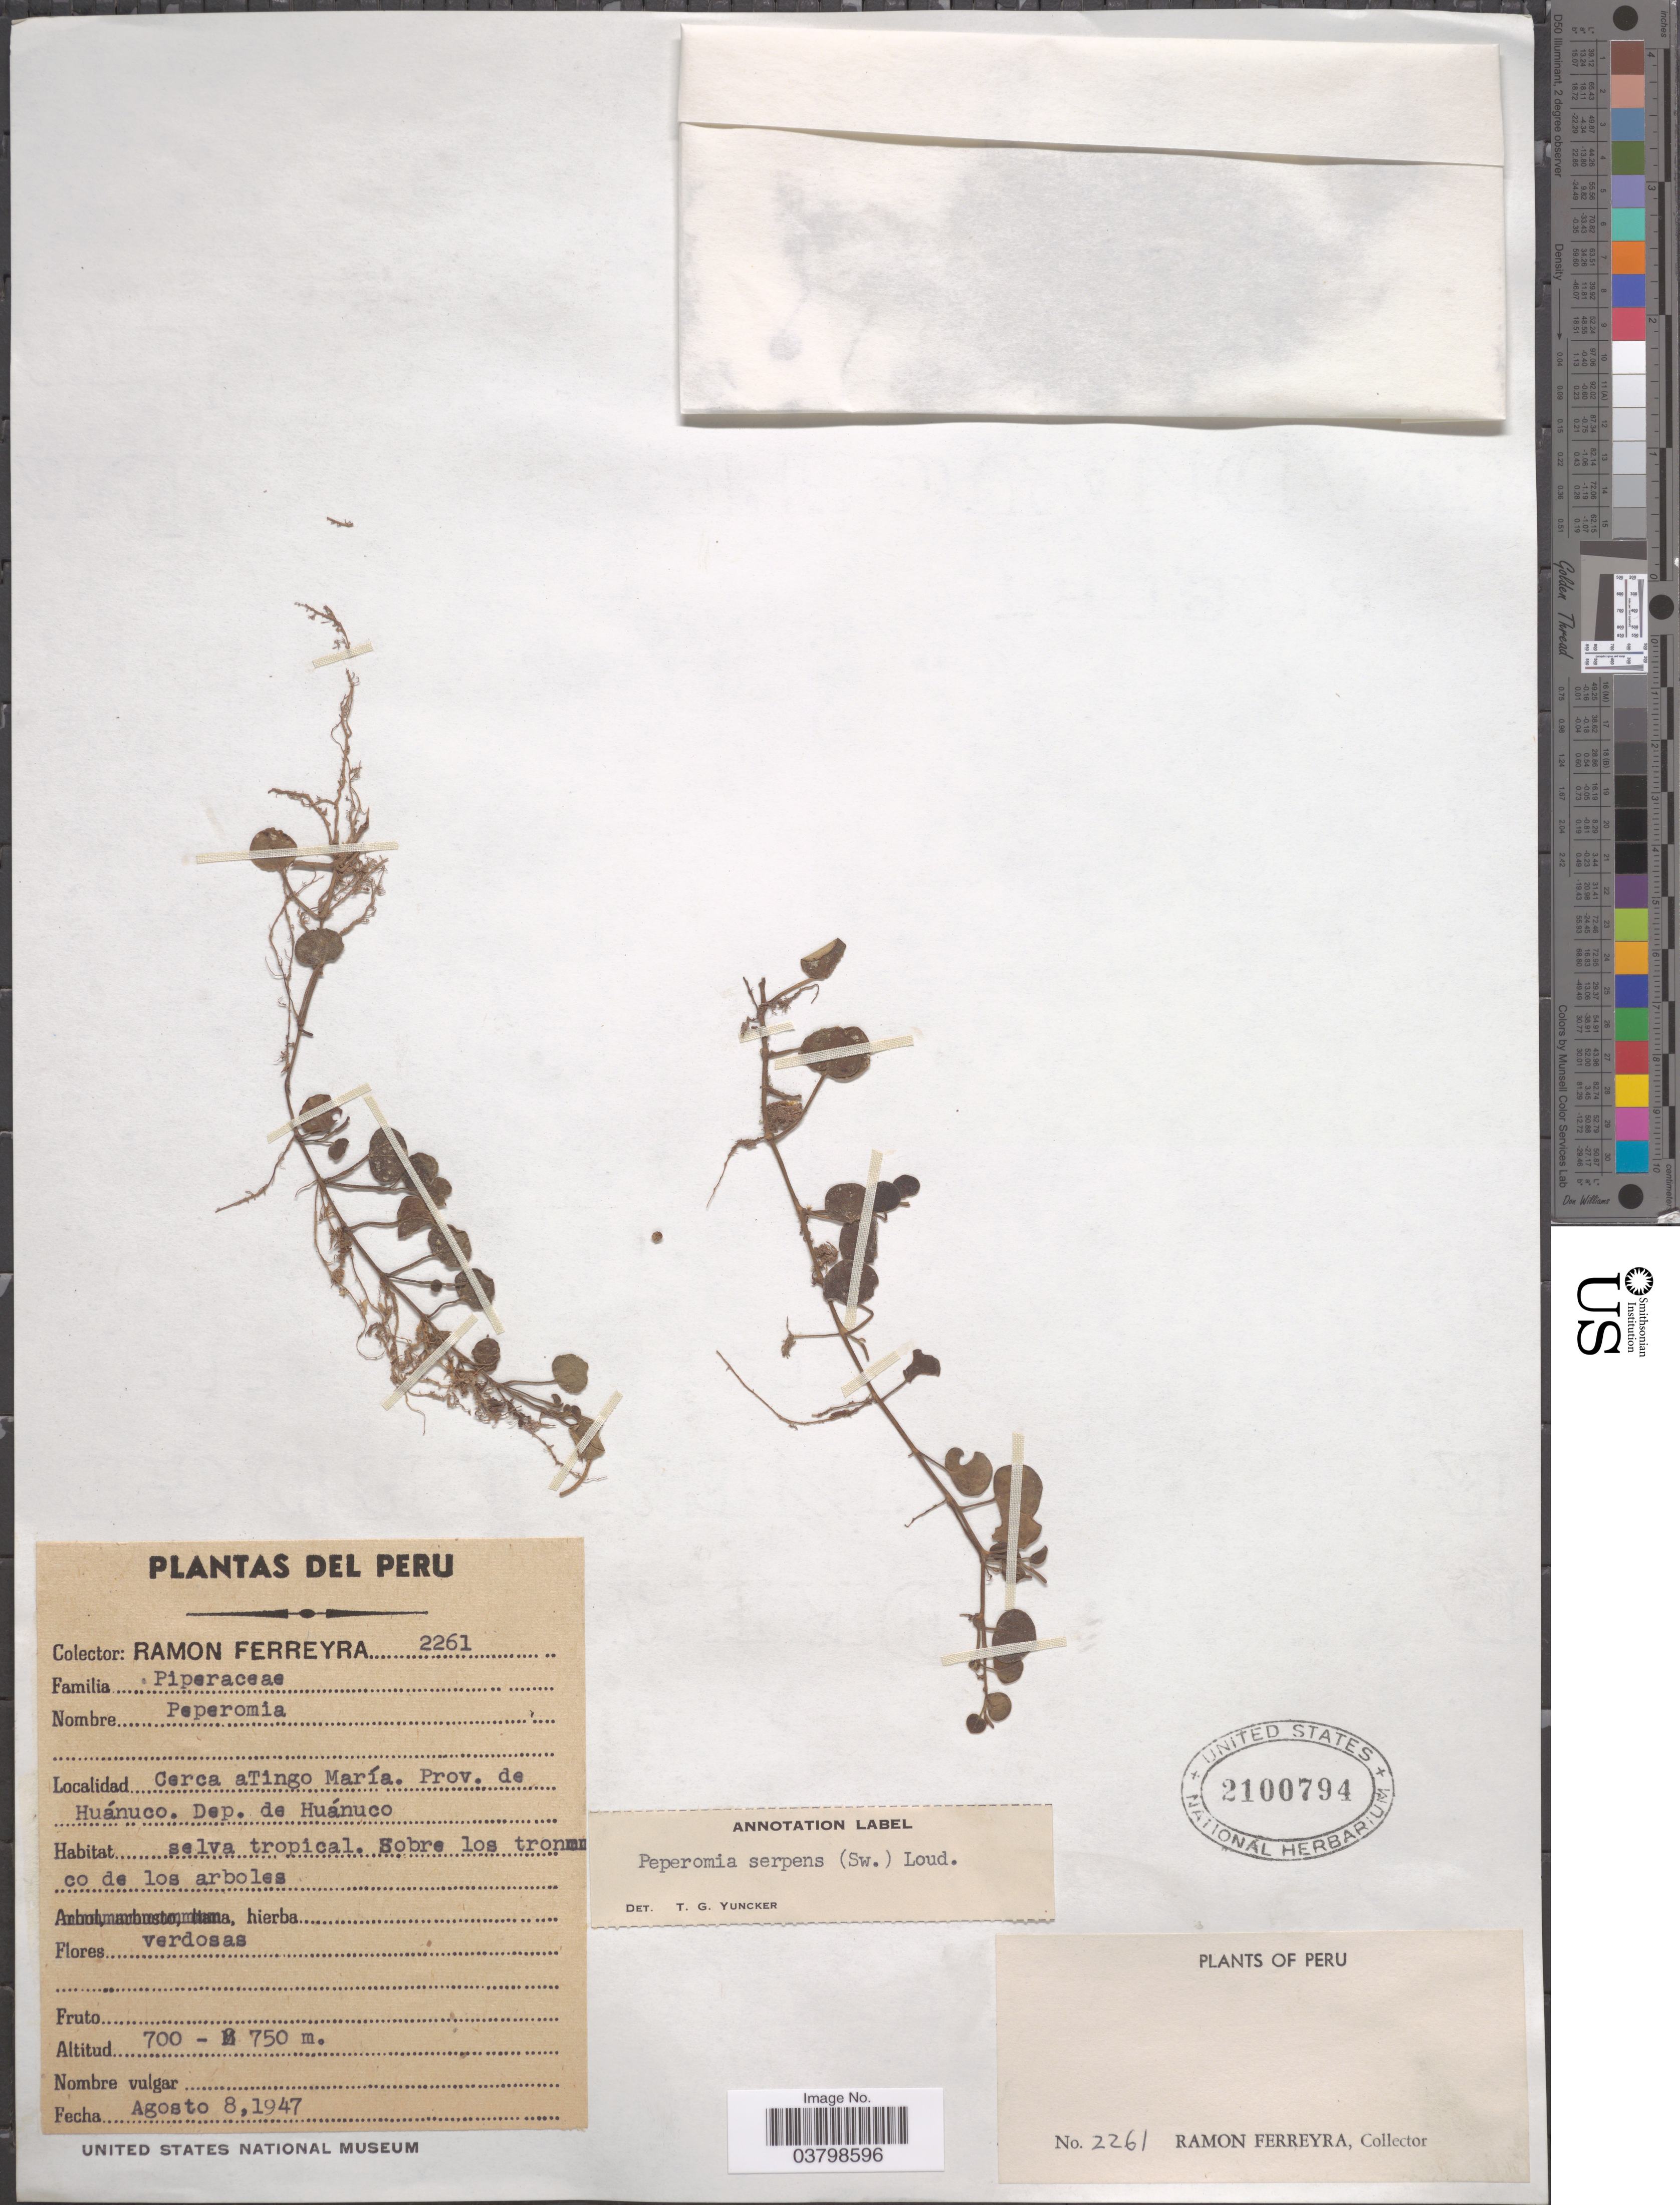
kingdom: Plantae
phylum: Tracheophyta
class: Magnoliopsida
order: Piperales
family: Piperaceae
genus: Peperomia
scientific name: Peperomia serpens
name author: (Sw.) Loudon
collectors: R. A. Ferreyra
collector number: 2261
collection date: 1947-08-08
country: Peru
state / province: Huánuco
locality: Cerca aTingo Marí. Prov. de Huánuco. Dep. de Huánuco.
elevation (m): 700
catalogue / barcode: US 2100794